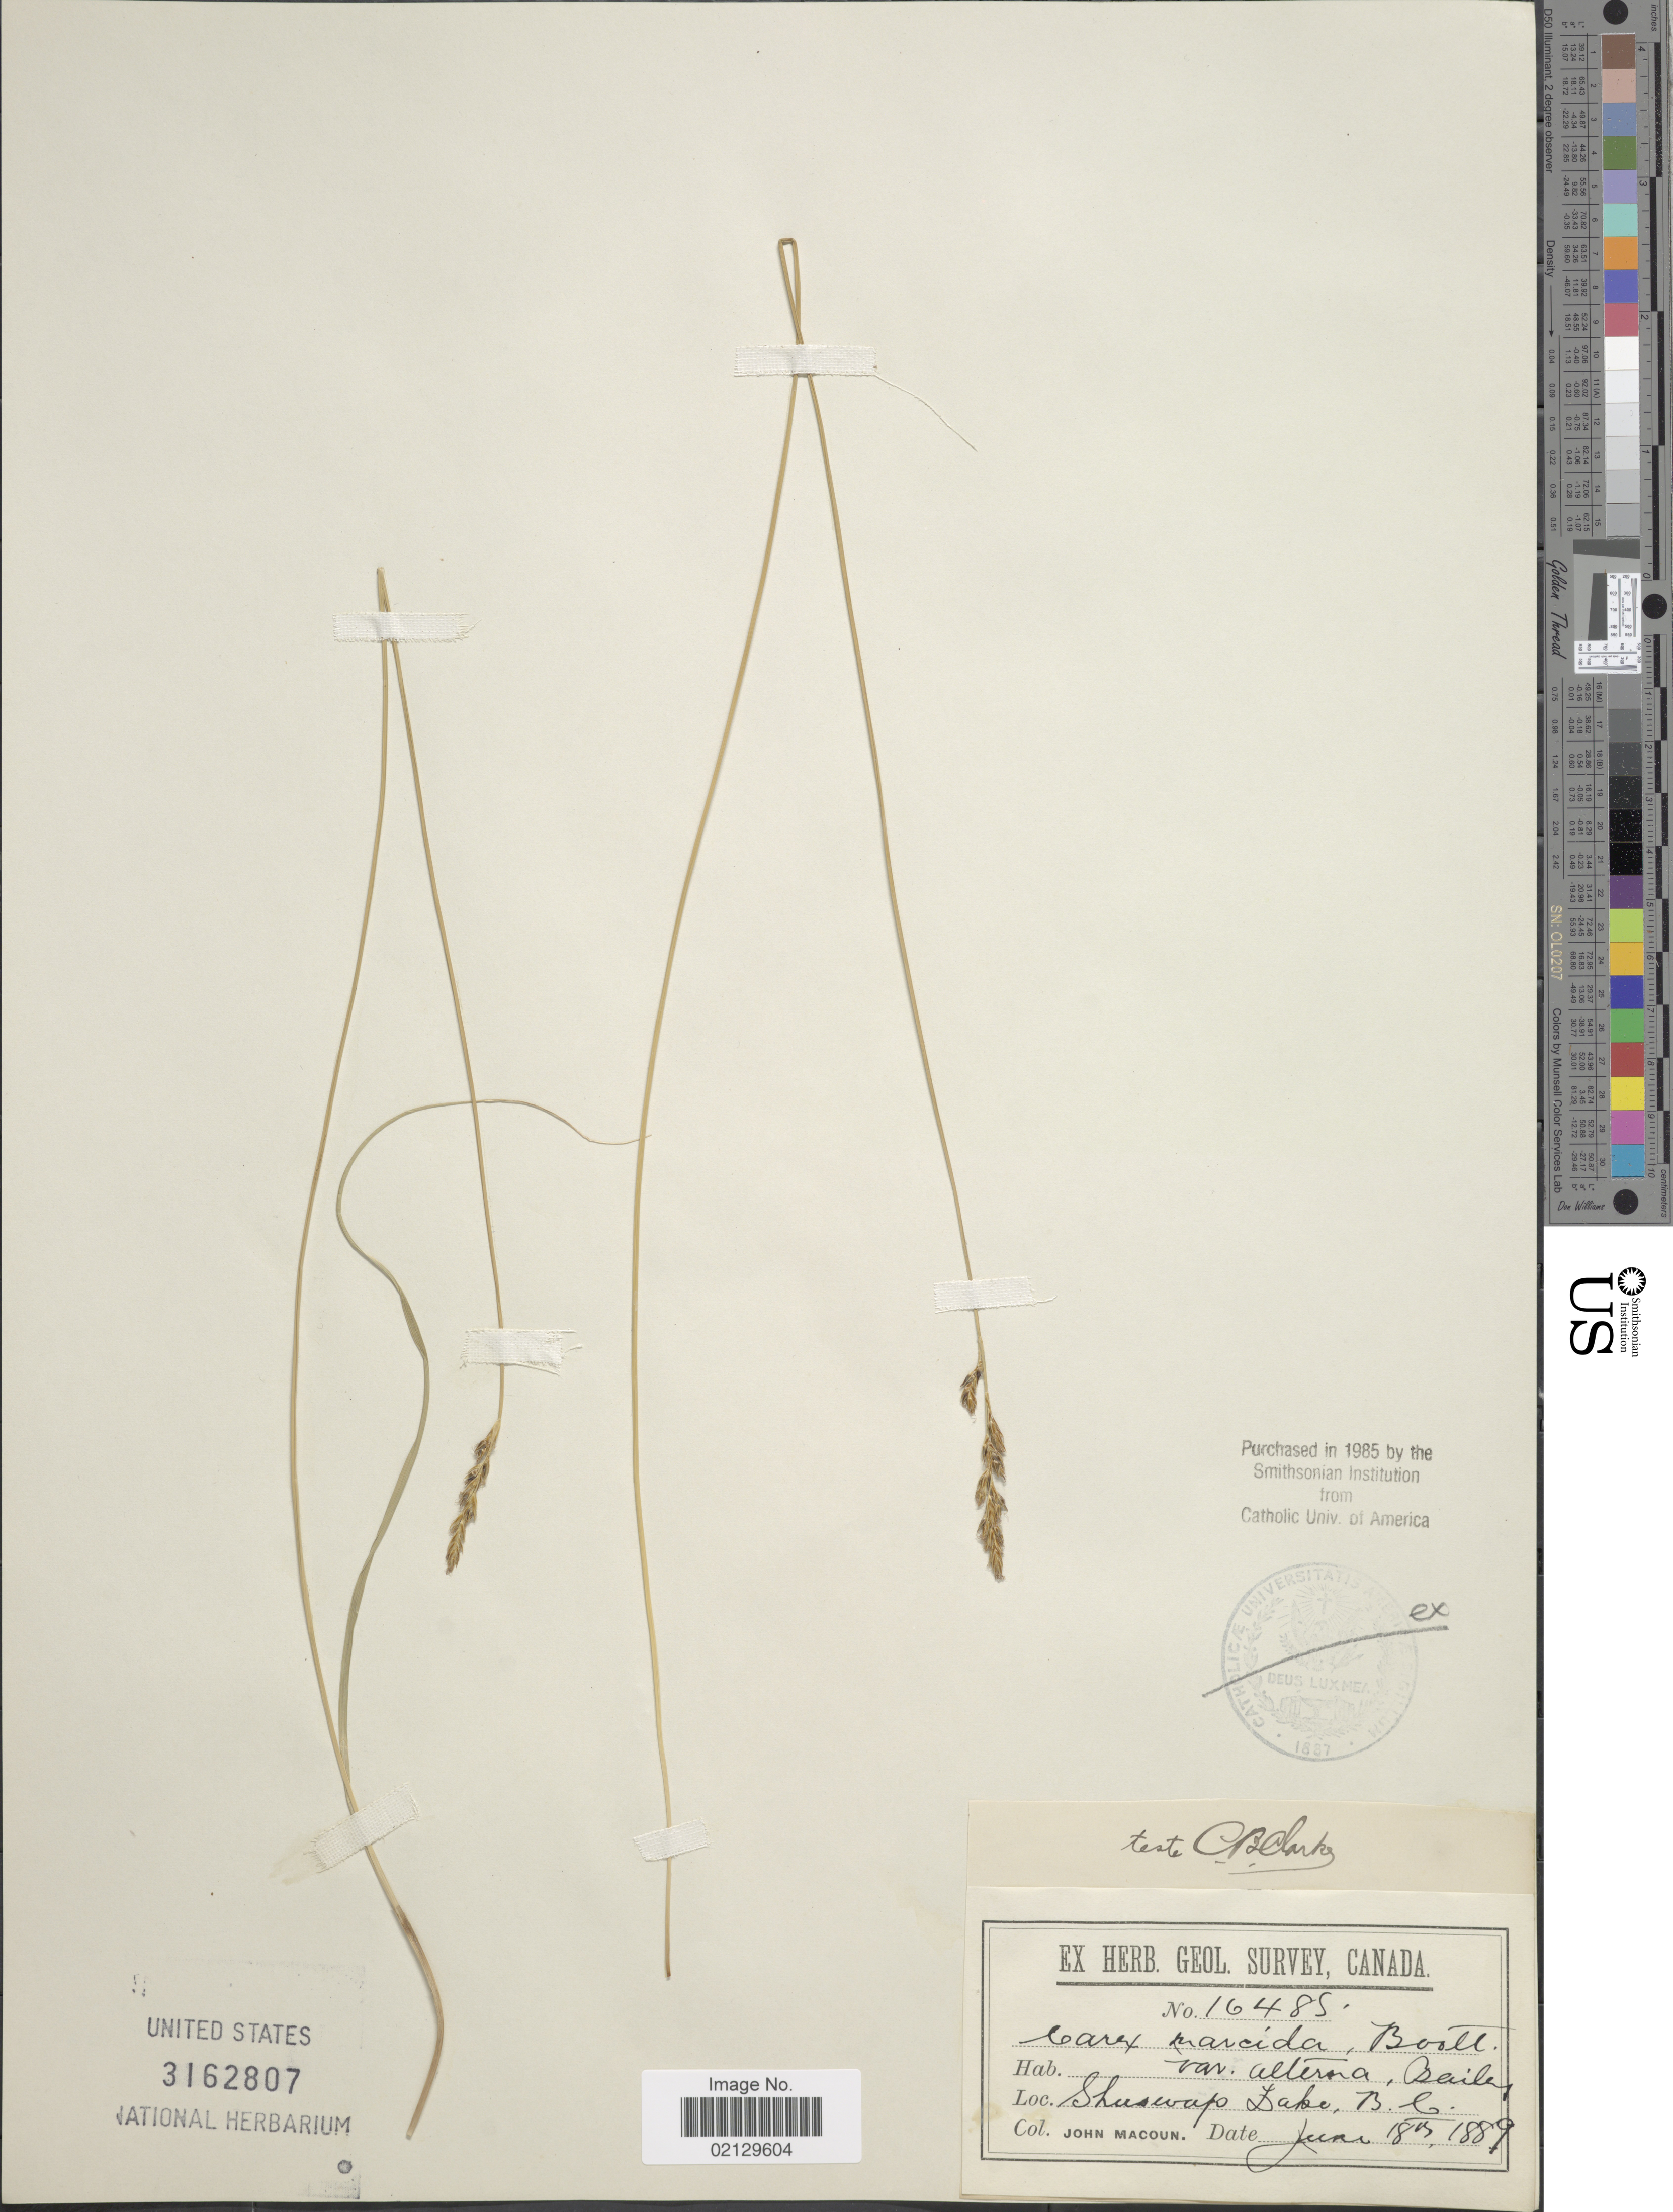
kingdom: Plantae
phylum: Tracheophyta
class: Liliopsida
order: Poales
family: Cyperaceae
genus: Carex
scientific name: Carex praegracilis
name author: W. Boott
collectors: J. Macoun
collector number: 16485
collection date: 1889-06-18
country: Canada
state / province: British Columbia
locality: Shuswap Lake, B.C.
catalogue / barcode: US 3162807